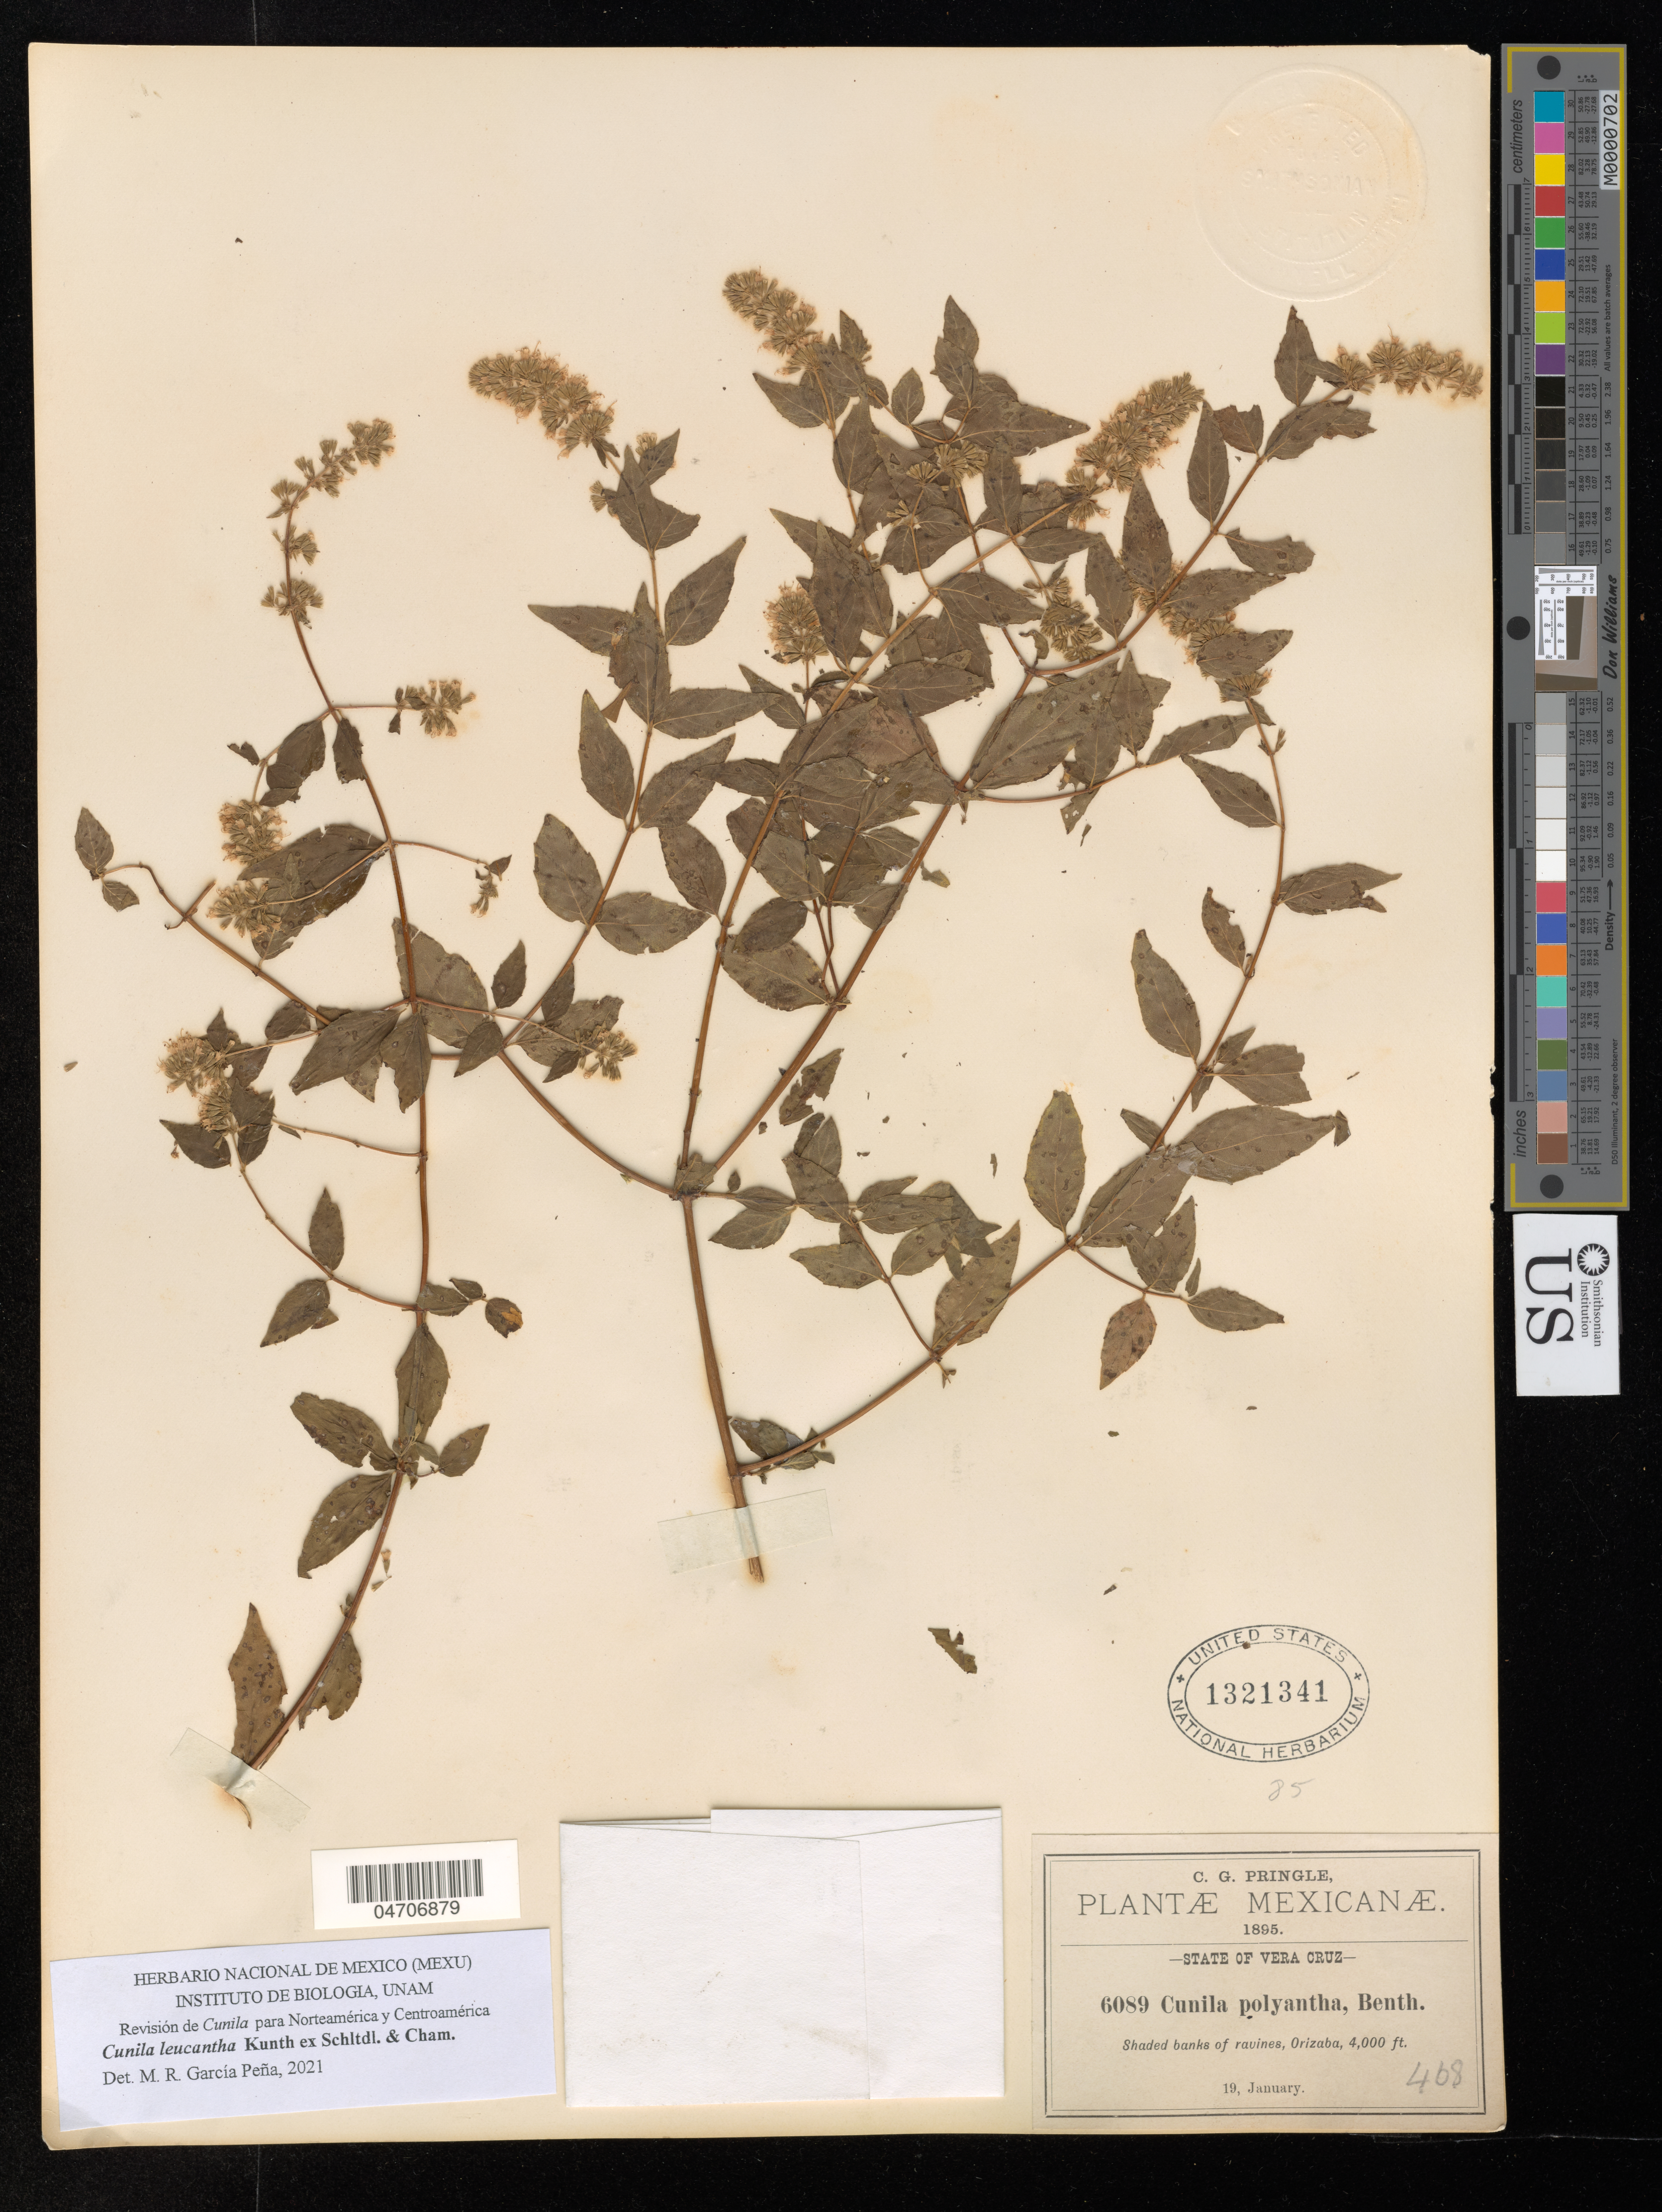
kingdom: Plantae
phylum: Tracheophyta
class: Magnoliopsida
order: Lamiales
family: Lamiaceae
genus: Cunila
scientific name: Cunila leucantha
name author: Kunth ex Schltdl. & Cham.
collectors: C. G. Pringle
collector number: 6089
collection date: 1895-01-19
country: Mexico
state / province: Veracruz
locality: State of Vera Cruz. Shaded banks of ravines, Orizaba.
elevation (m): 1219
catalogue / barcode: US 1321341